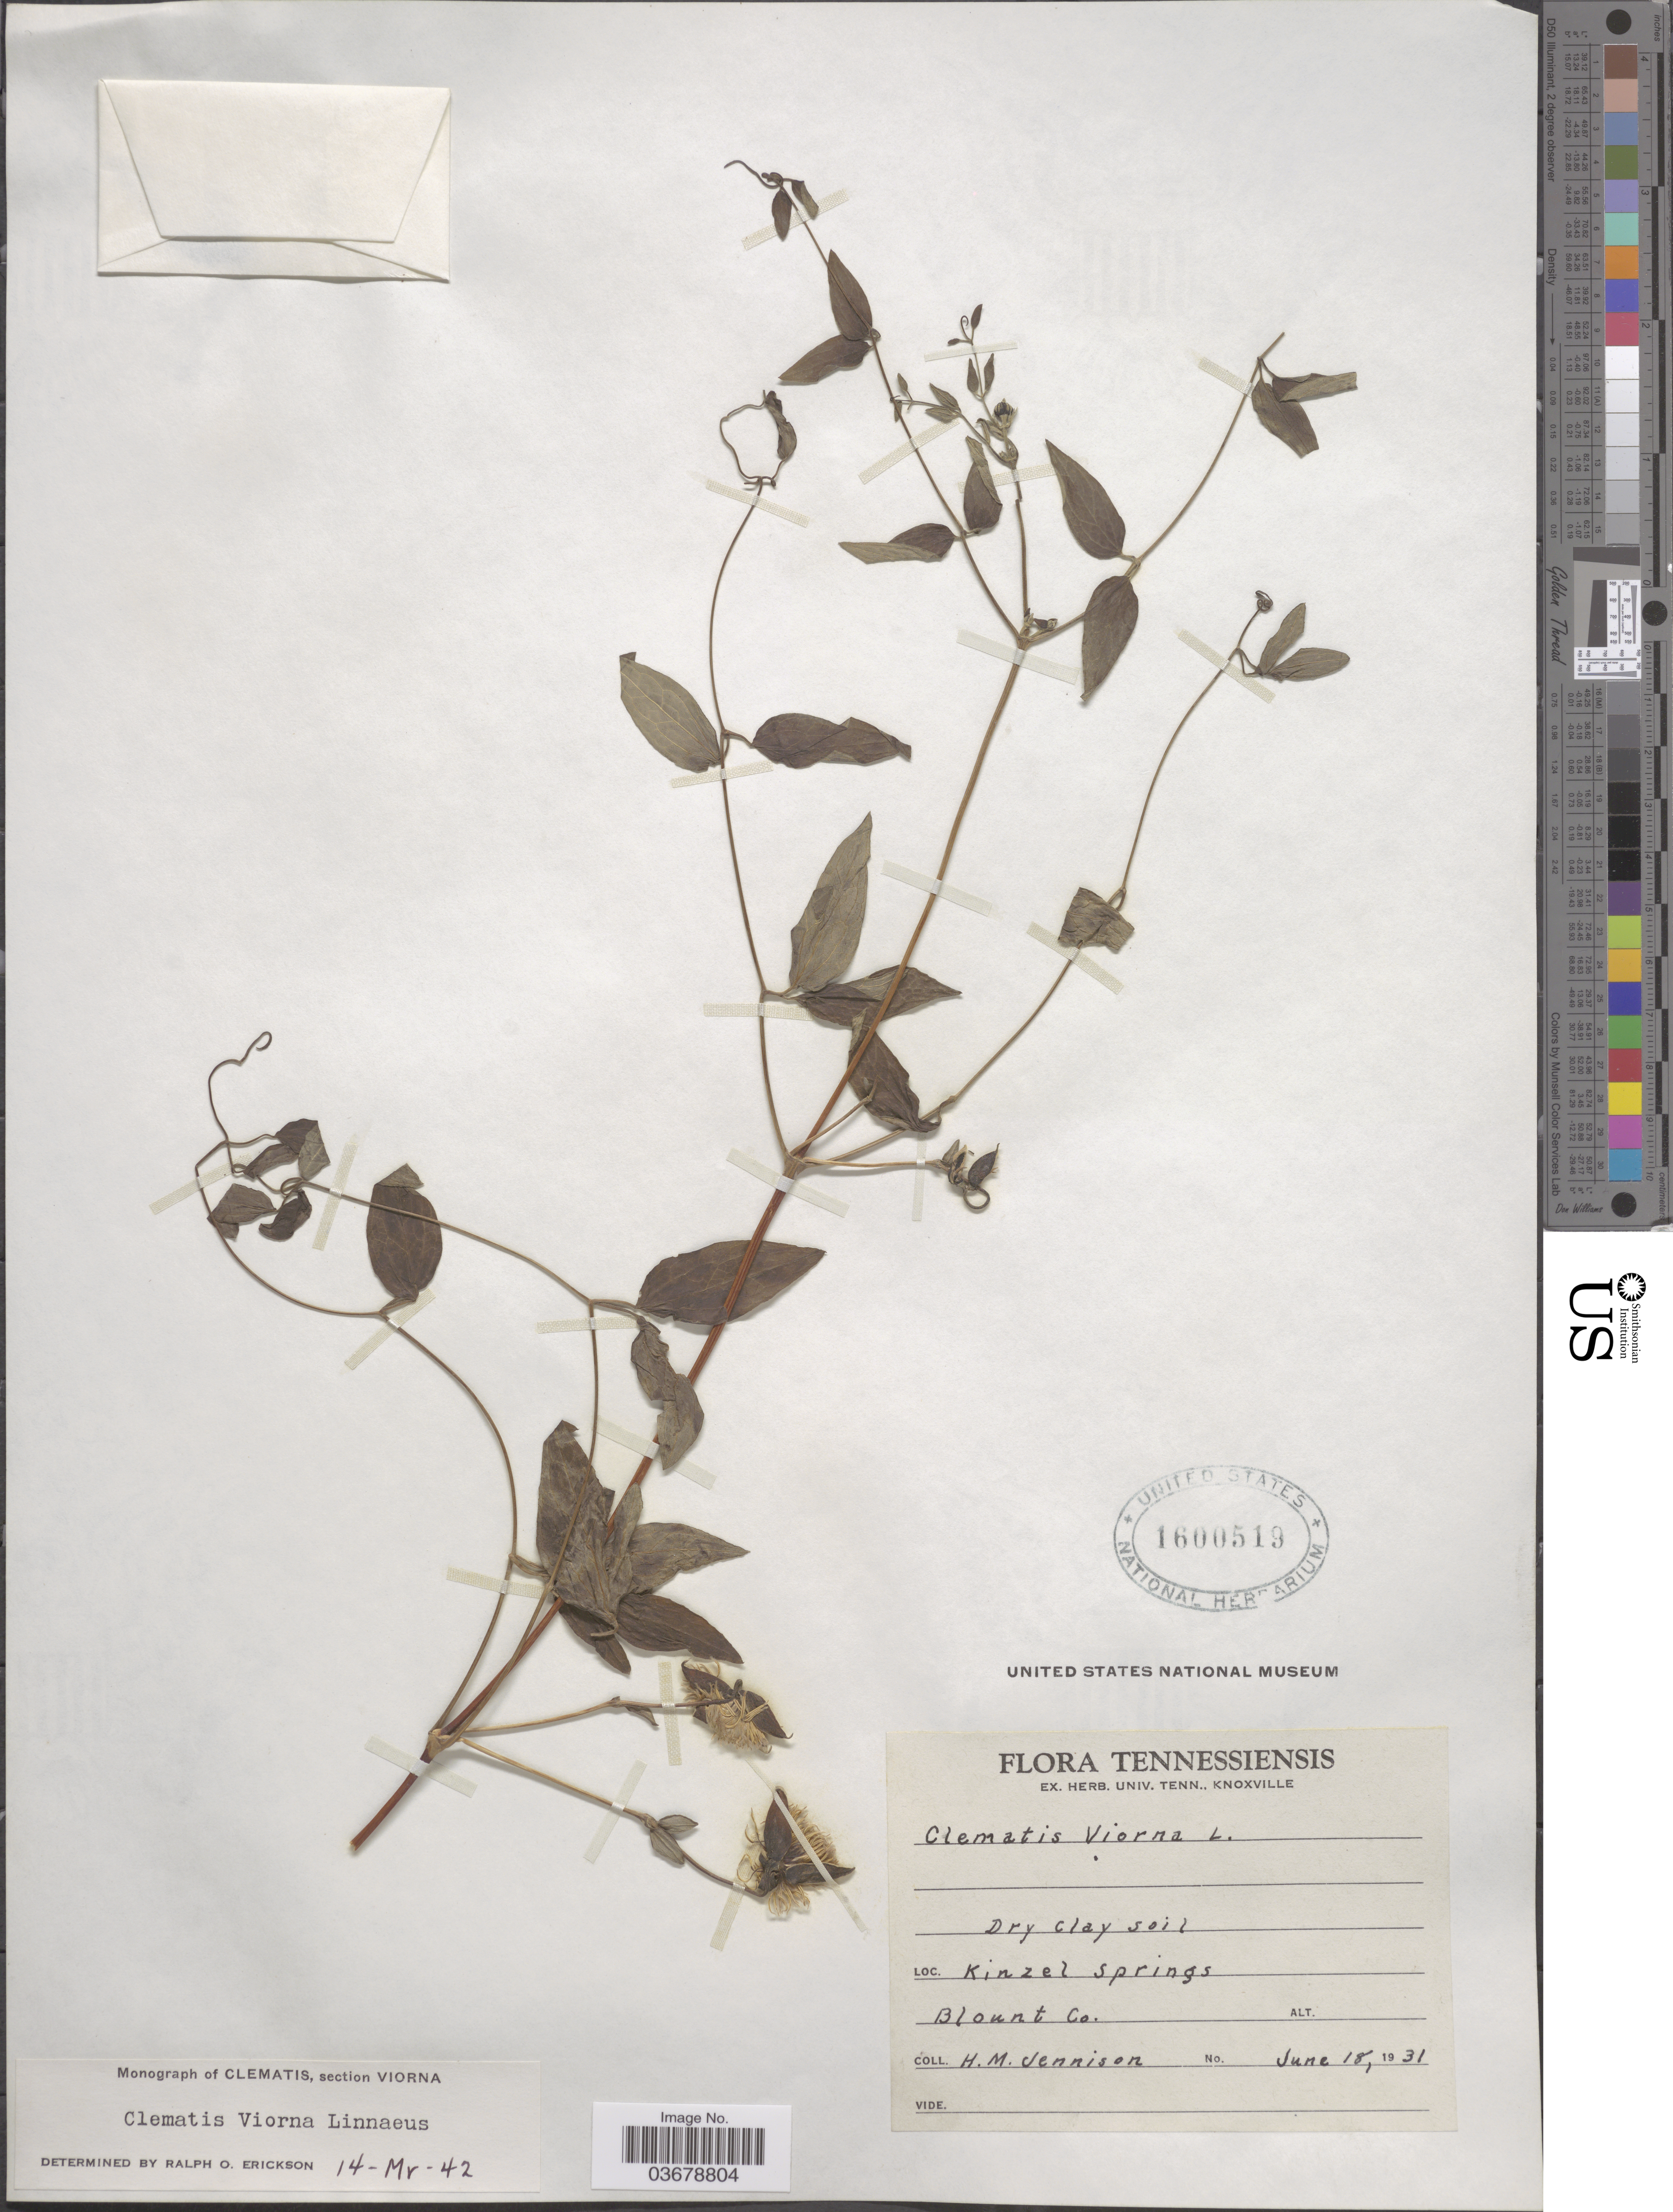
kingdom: Plantae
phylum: Tracheophyta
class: Magnoliopsida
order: Ranunculales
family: Ranunculaceae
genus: Clematis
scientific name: Clematis viorna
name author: L.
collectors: H. Jennison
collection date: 1931-06-18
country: United States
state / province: Tennessee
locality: Kinzel Springs. Blount Co.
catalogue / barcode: US 1600519